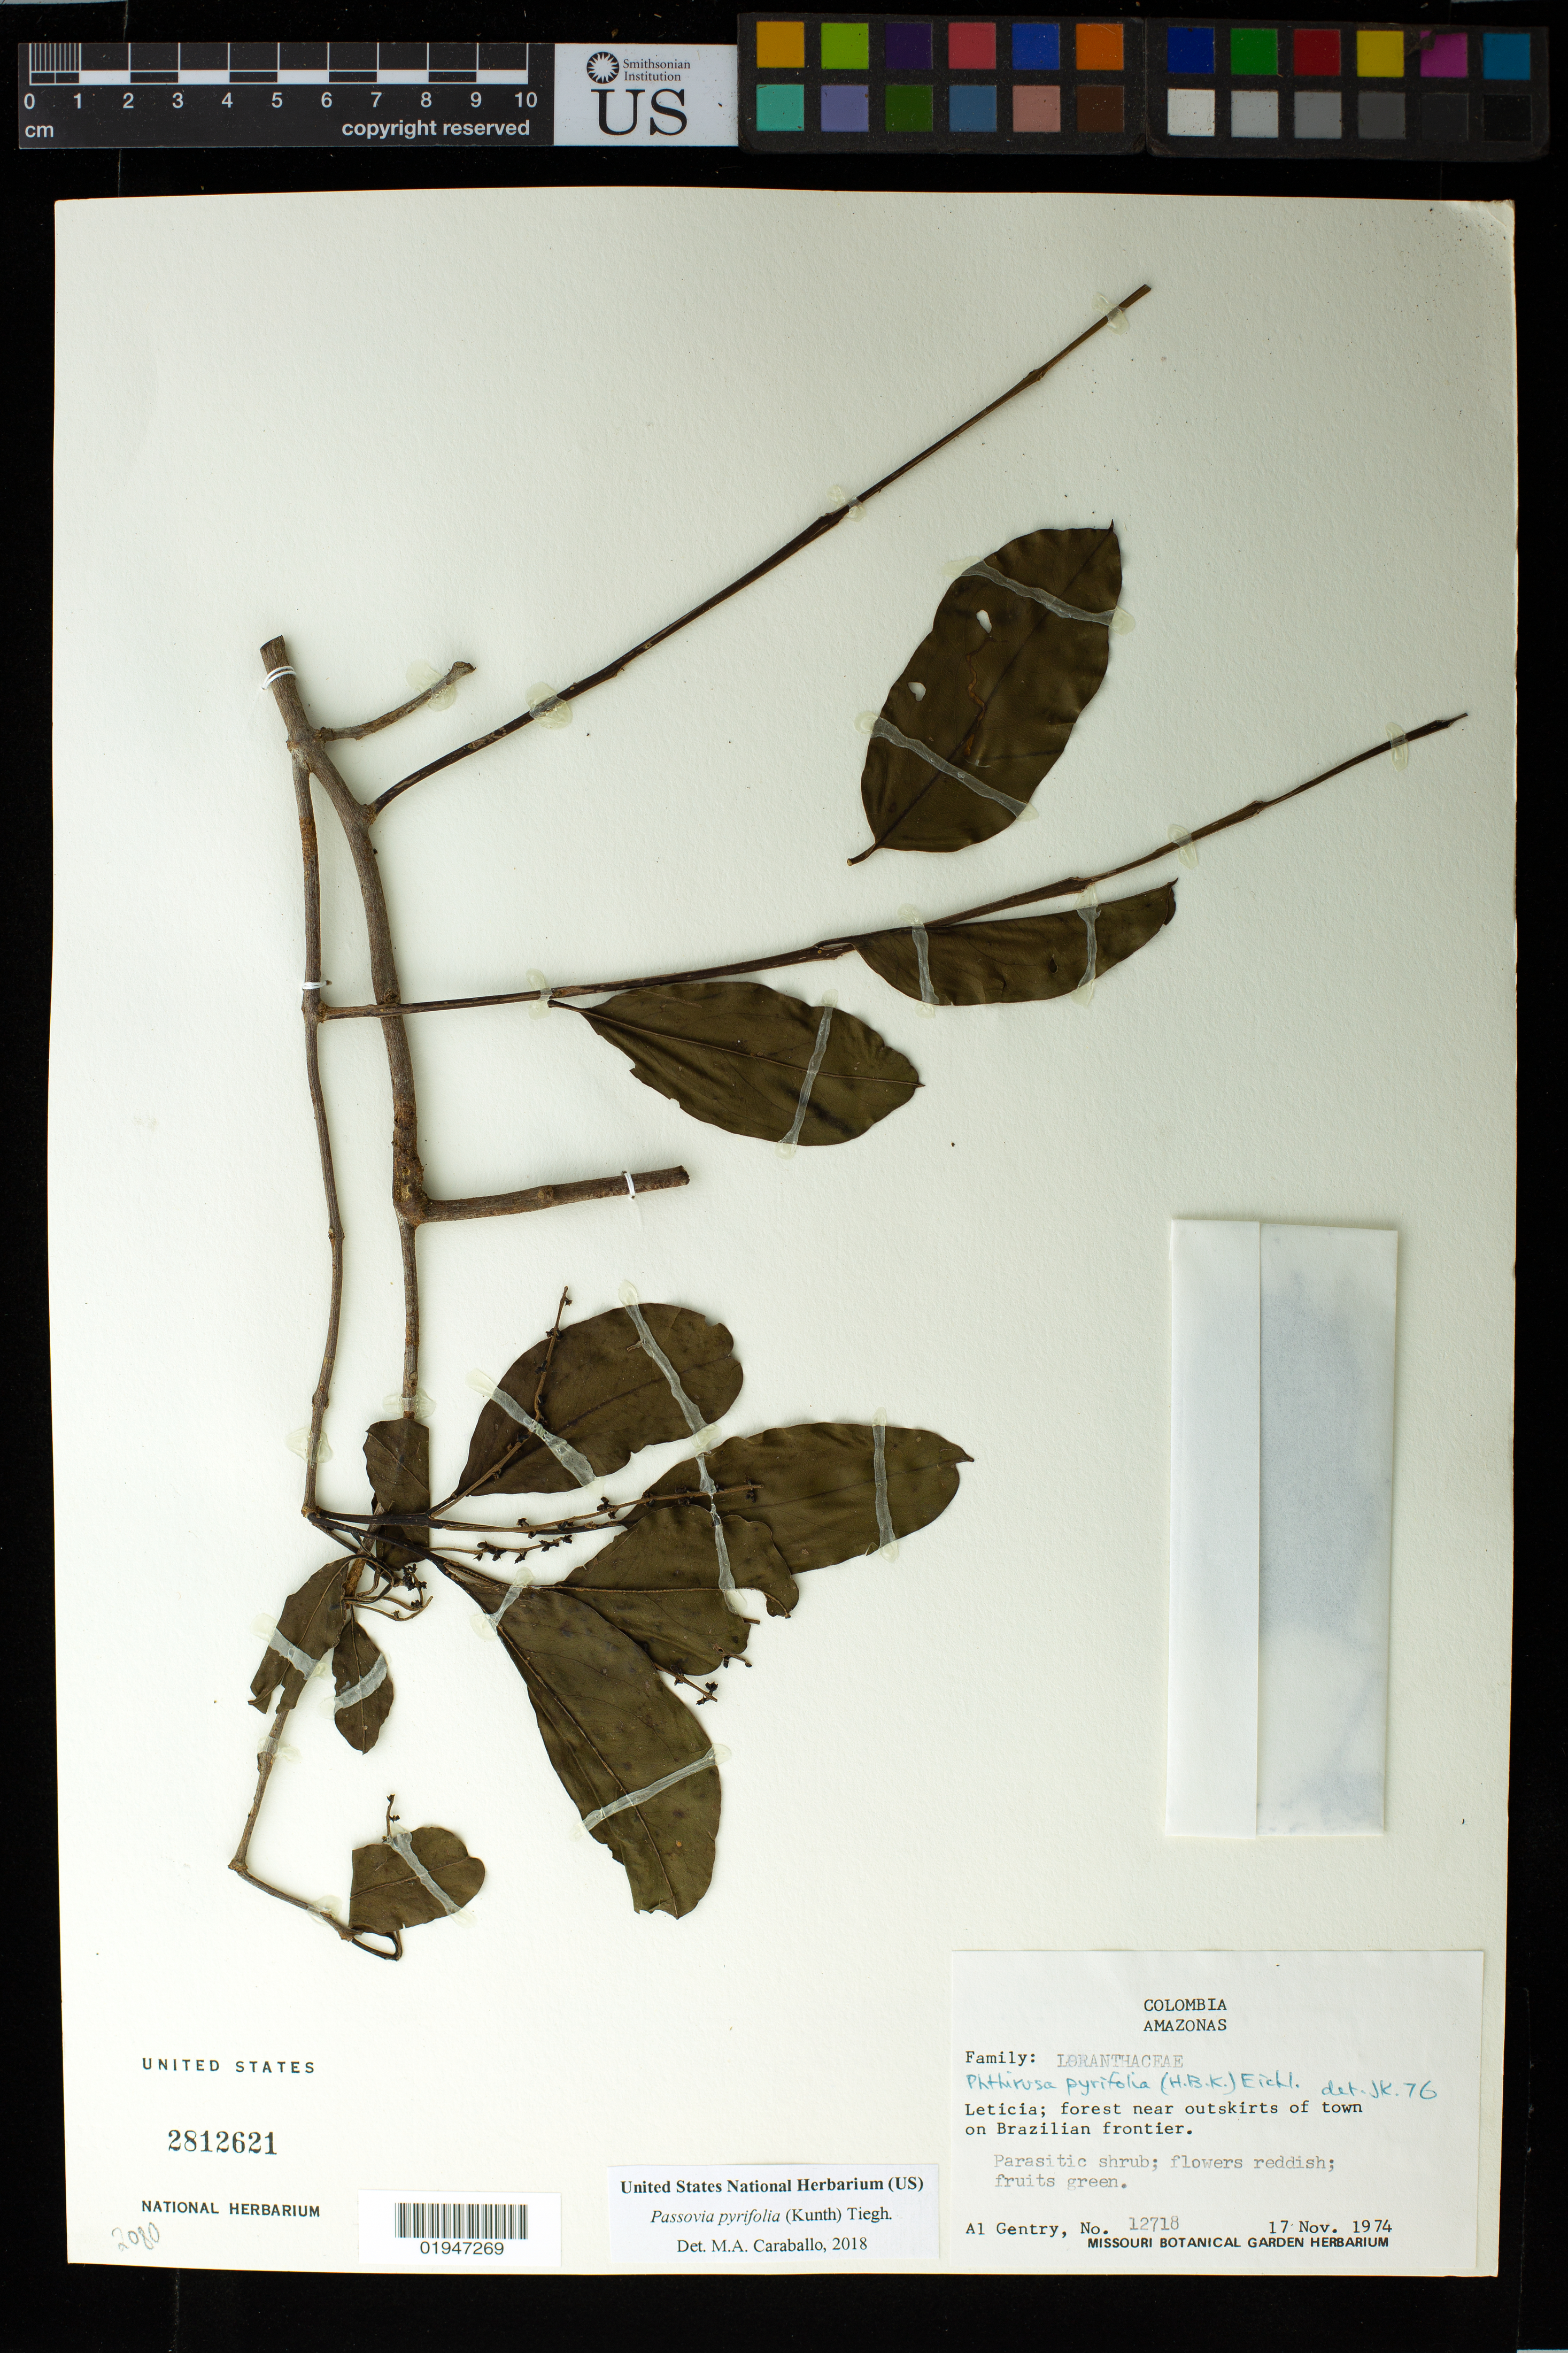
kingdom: Plantae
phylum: Tracheophyta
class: Magnoliopsida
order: Santalales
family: Loranthaceae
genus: Passovia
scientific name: Passovia pyrifolia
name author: (Kunth) Tiegh.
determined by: Caraballo-Ortiz, Marcos A., (MISS), University of Mississippi (UNITED STATES)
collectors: A. H. Gentry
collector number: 12718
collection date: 1974-11-17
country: Colombia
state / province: Amazônas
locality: Leticia, forest near outskirts of town on Brazilian frontier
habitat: Forest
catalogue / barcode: US 2812621